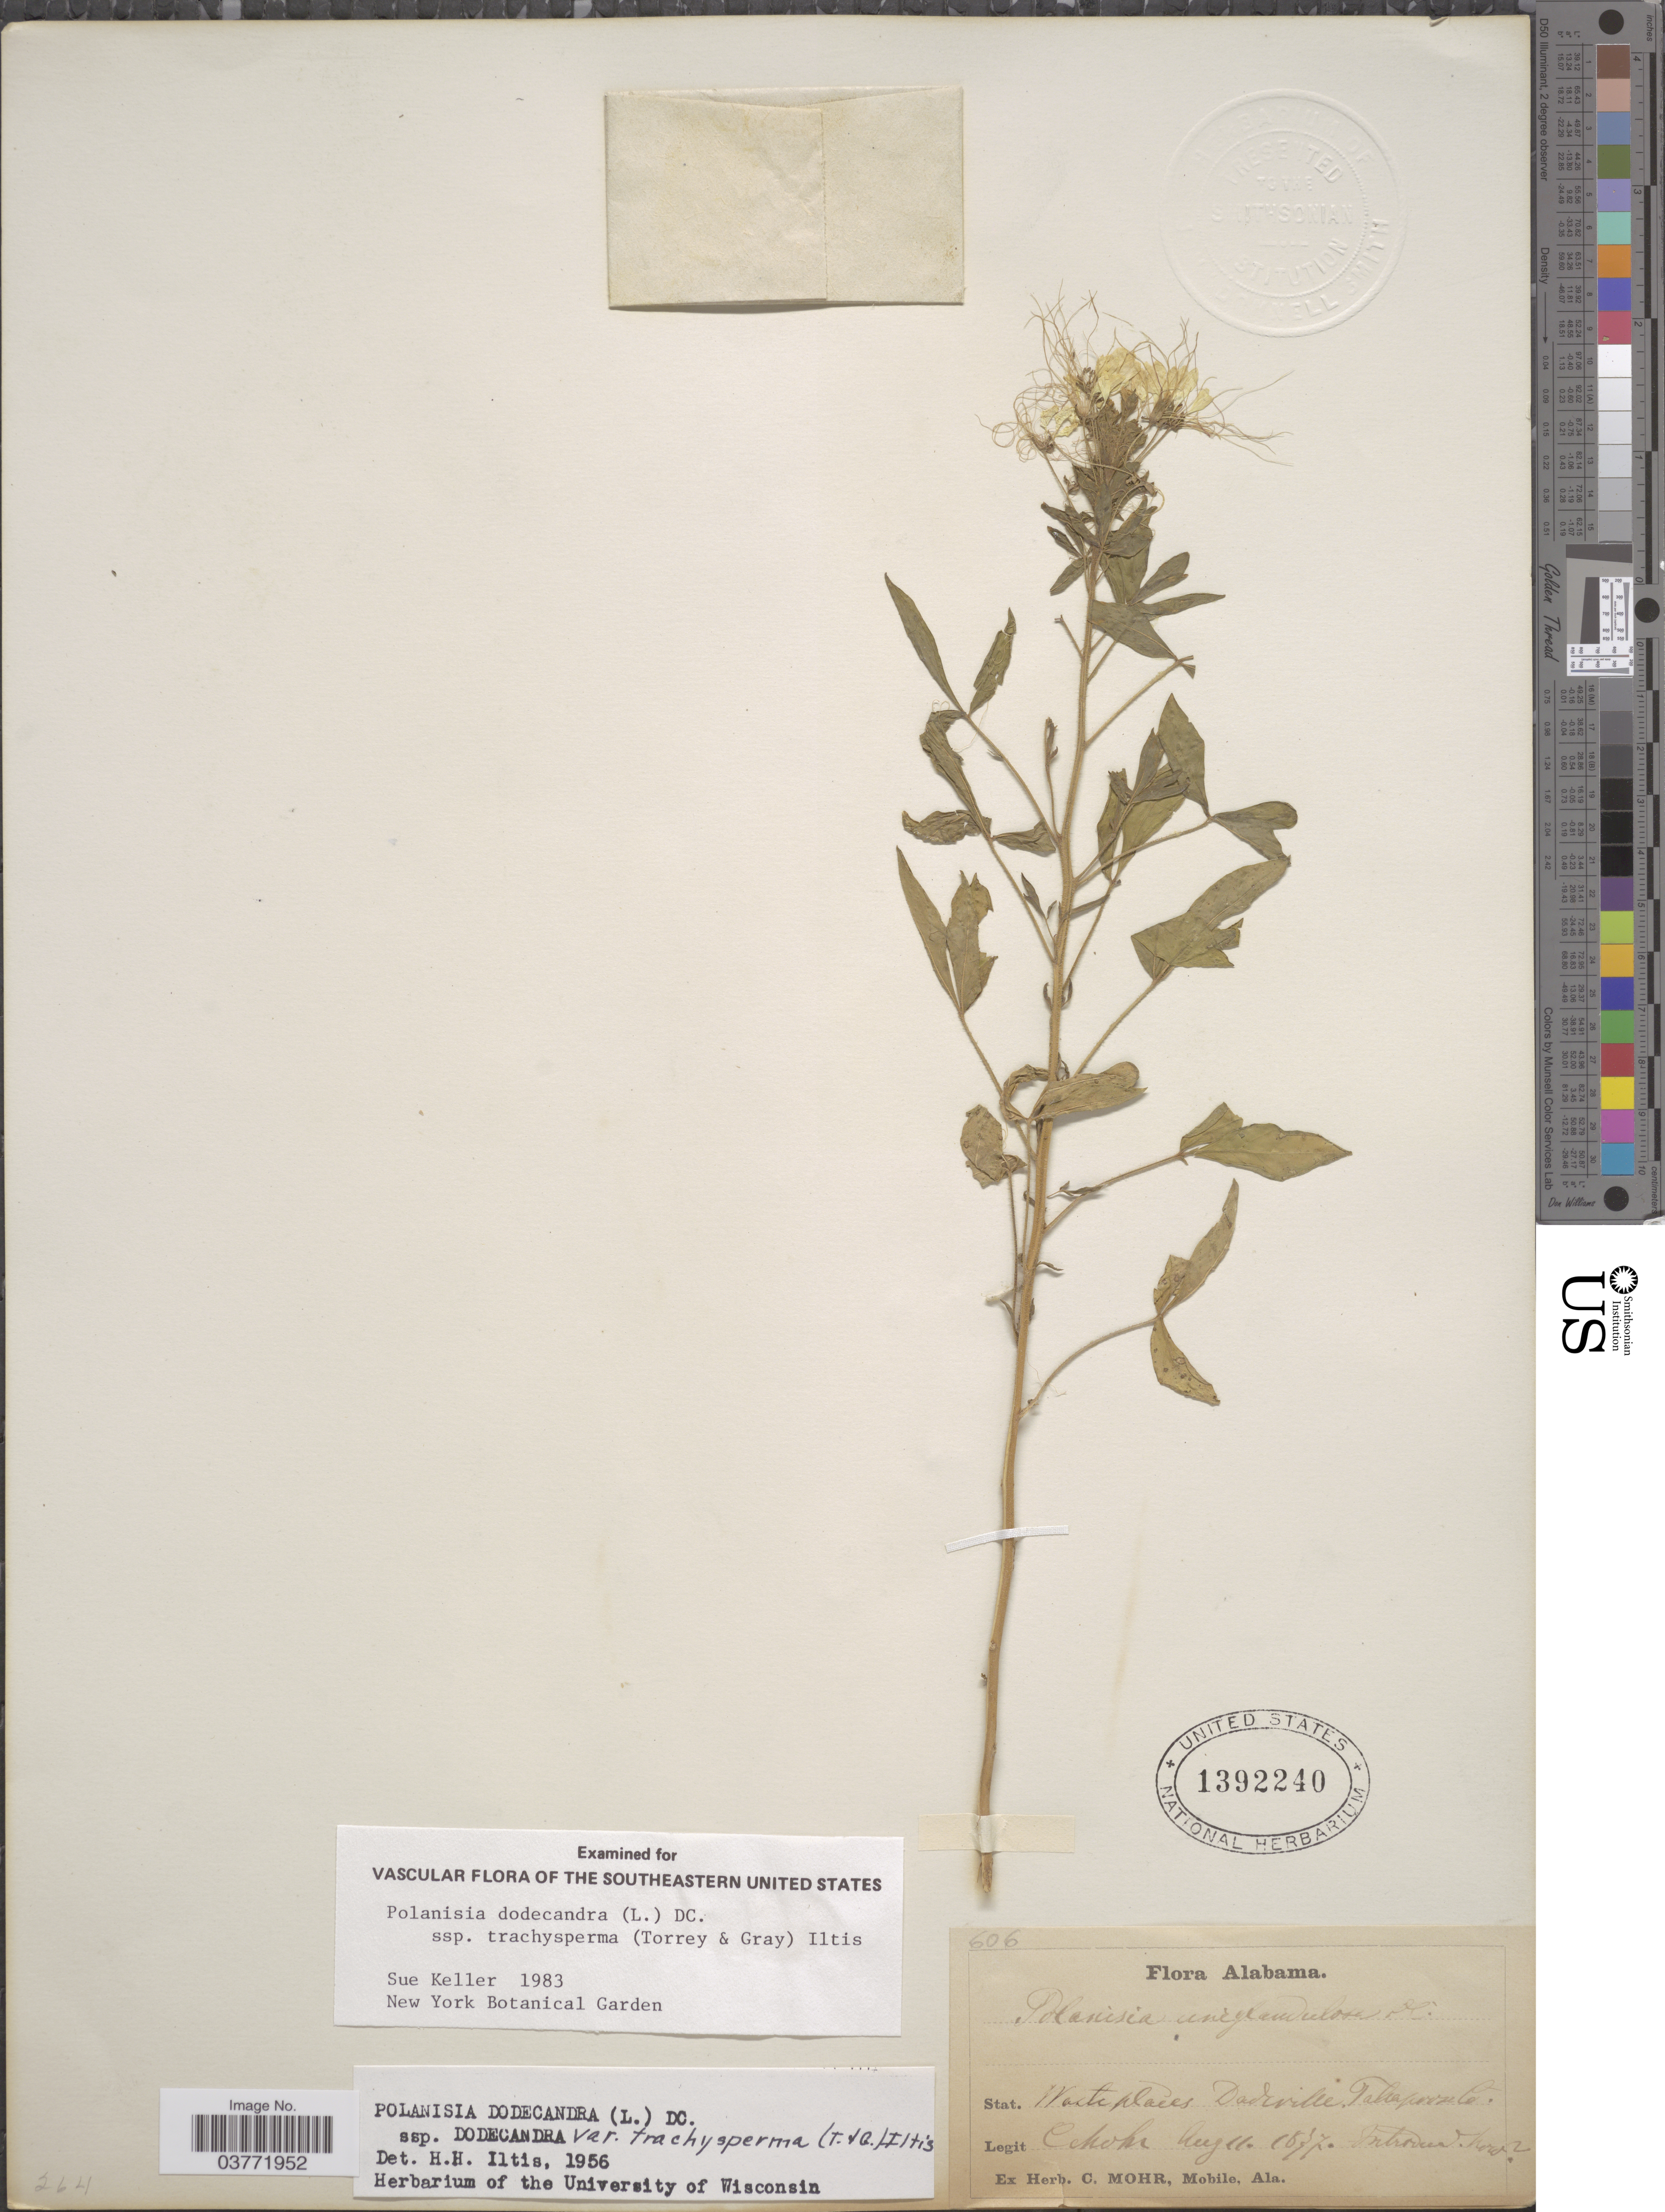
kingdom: Plantae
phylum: Tracheophyta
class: Magnoliopsida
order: Brassicales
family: Cleomaceae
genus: Polanisia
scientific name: Polanisia trachysperma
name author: Torr. & A. Gray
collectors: C. T. Mohr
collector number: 606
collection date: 1877-08-11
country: United States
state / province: Alabama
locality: Stat. Waste places. Dadeville Tallapoosa Co.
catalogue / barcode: US 1392240